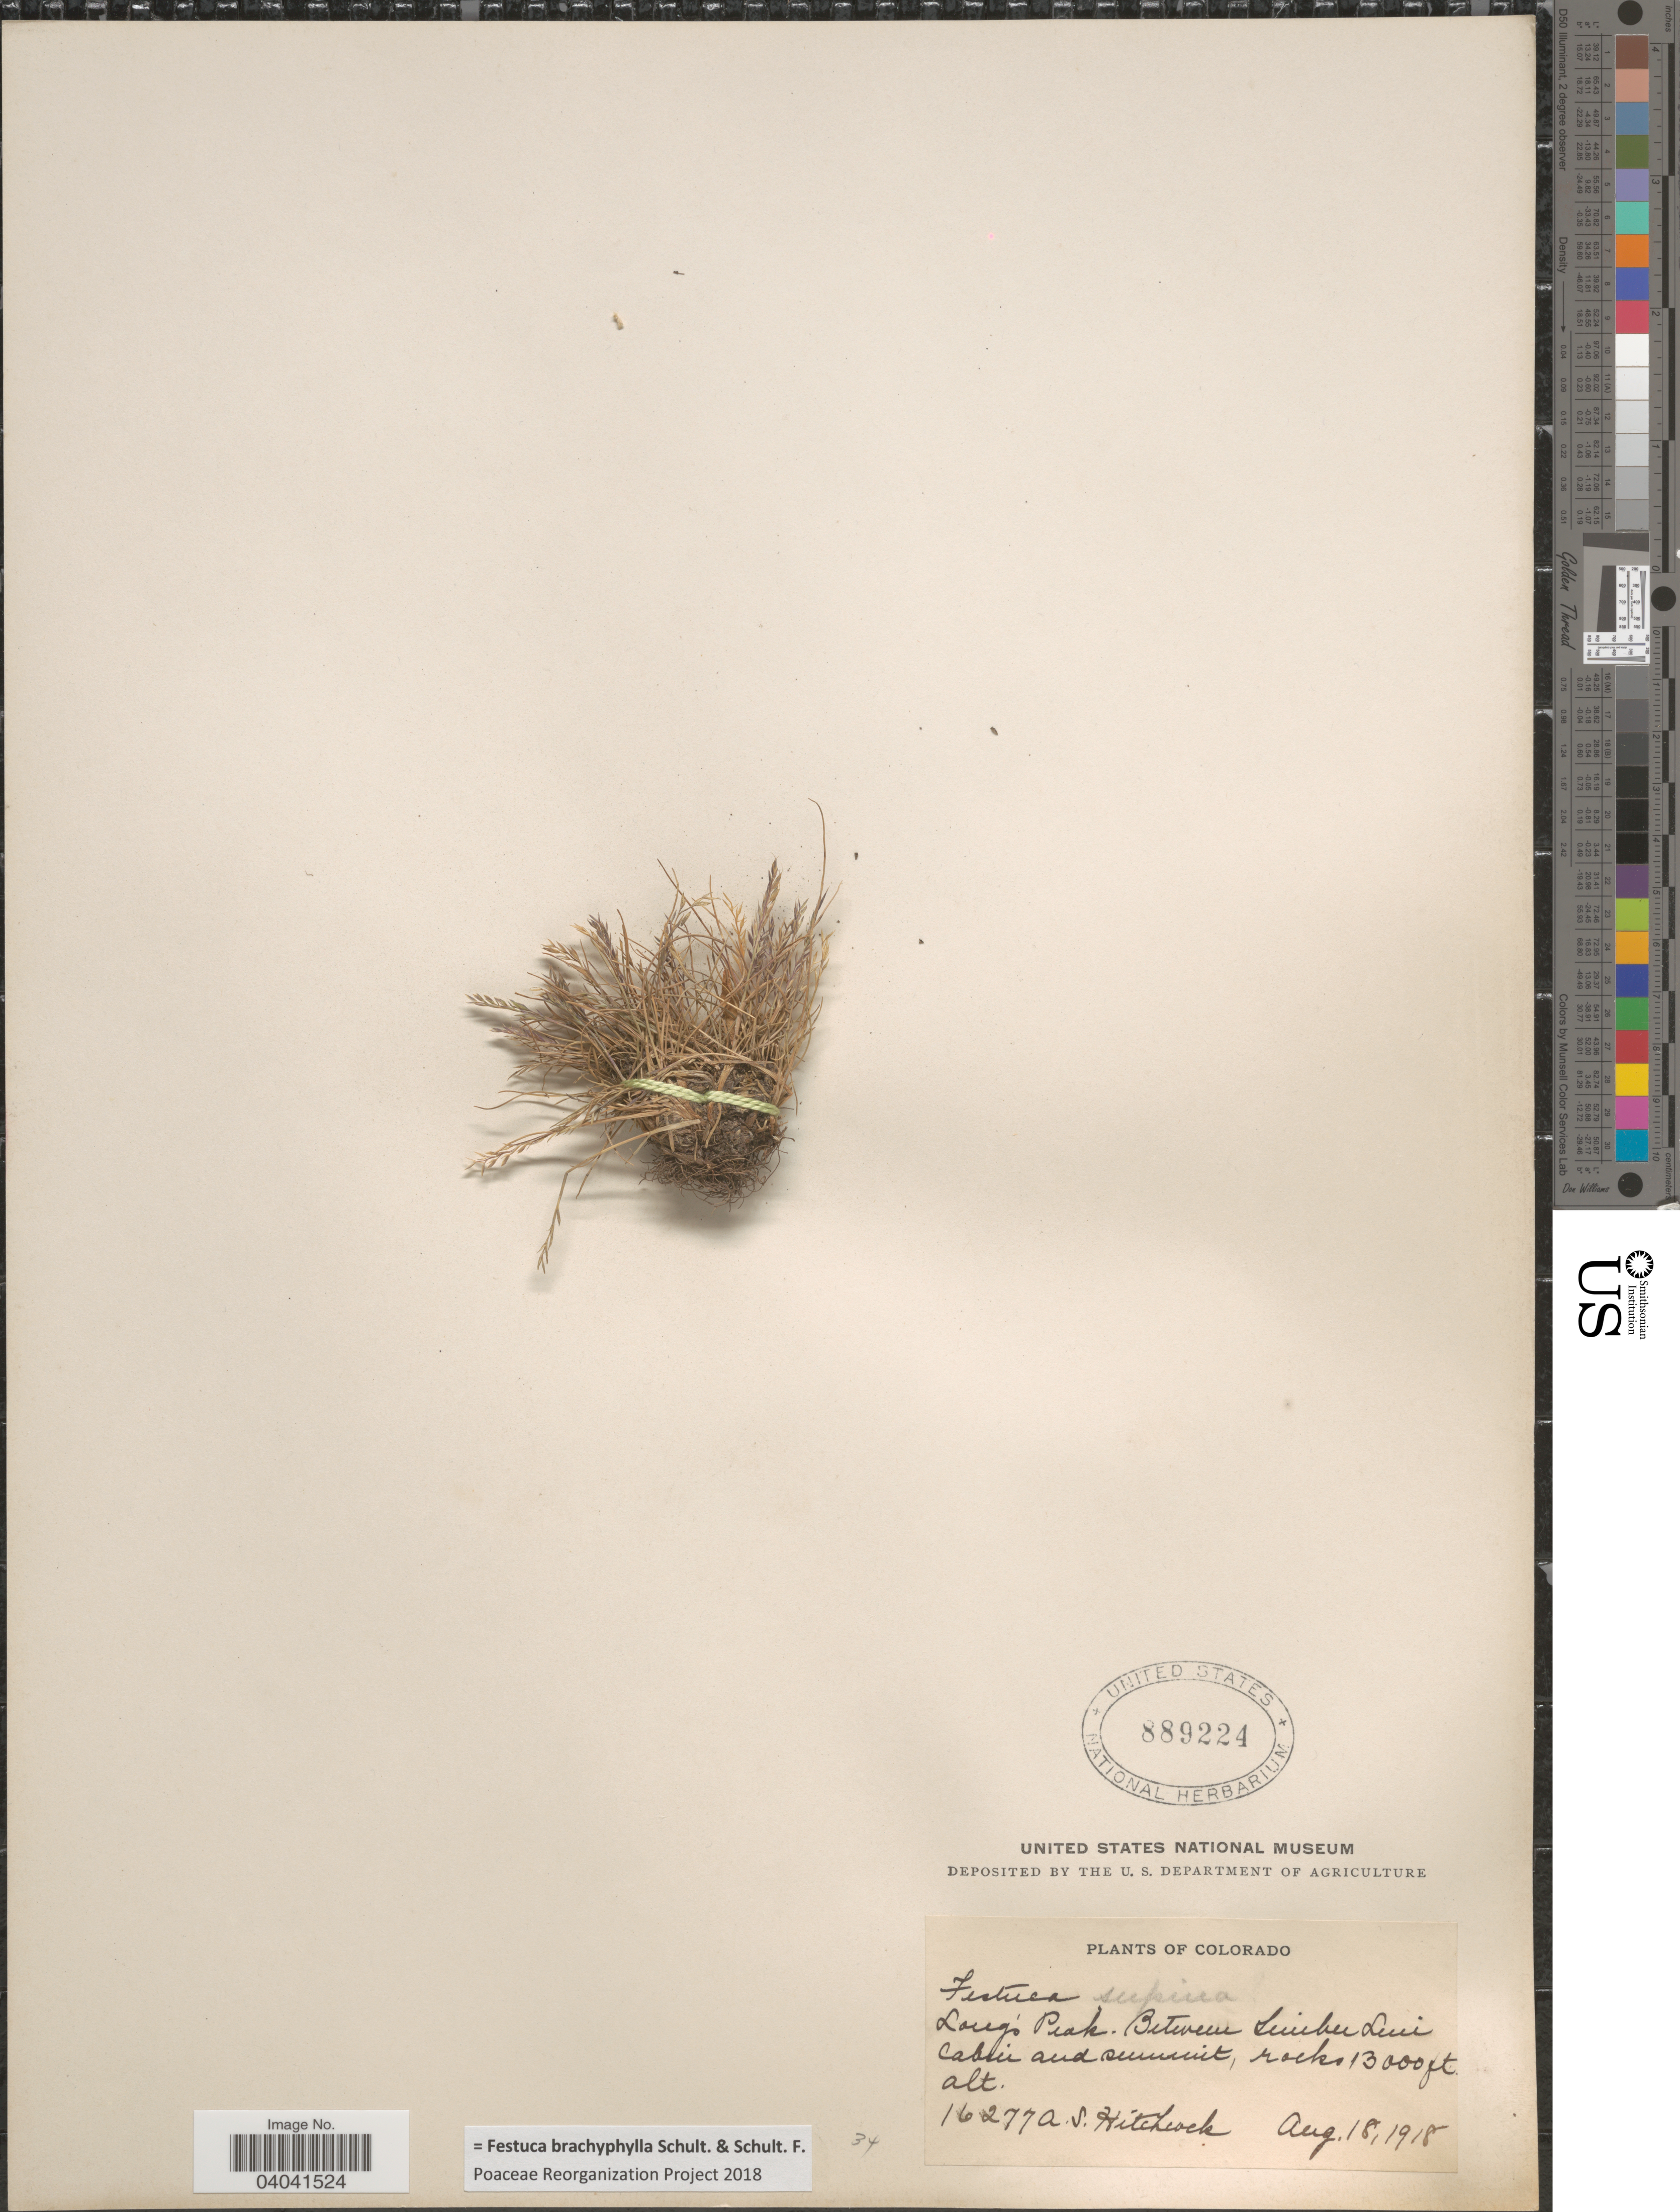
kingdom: Plantae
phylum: Tracheophyta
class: Liliopsida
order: Poales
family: Poaceae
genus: Festuca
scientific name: Festuca brachyphylla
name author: Schult. & Schult. f.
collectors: A. S. Hitchcock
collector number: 16277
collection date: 1918-08-18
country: United States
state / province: Colorado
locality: Long's Peak. Between Timberline Cabin and summit.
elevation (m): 3962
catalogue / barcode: US 889224